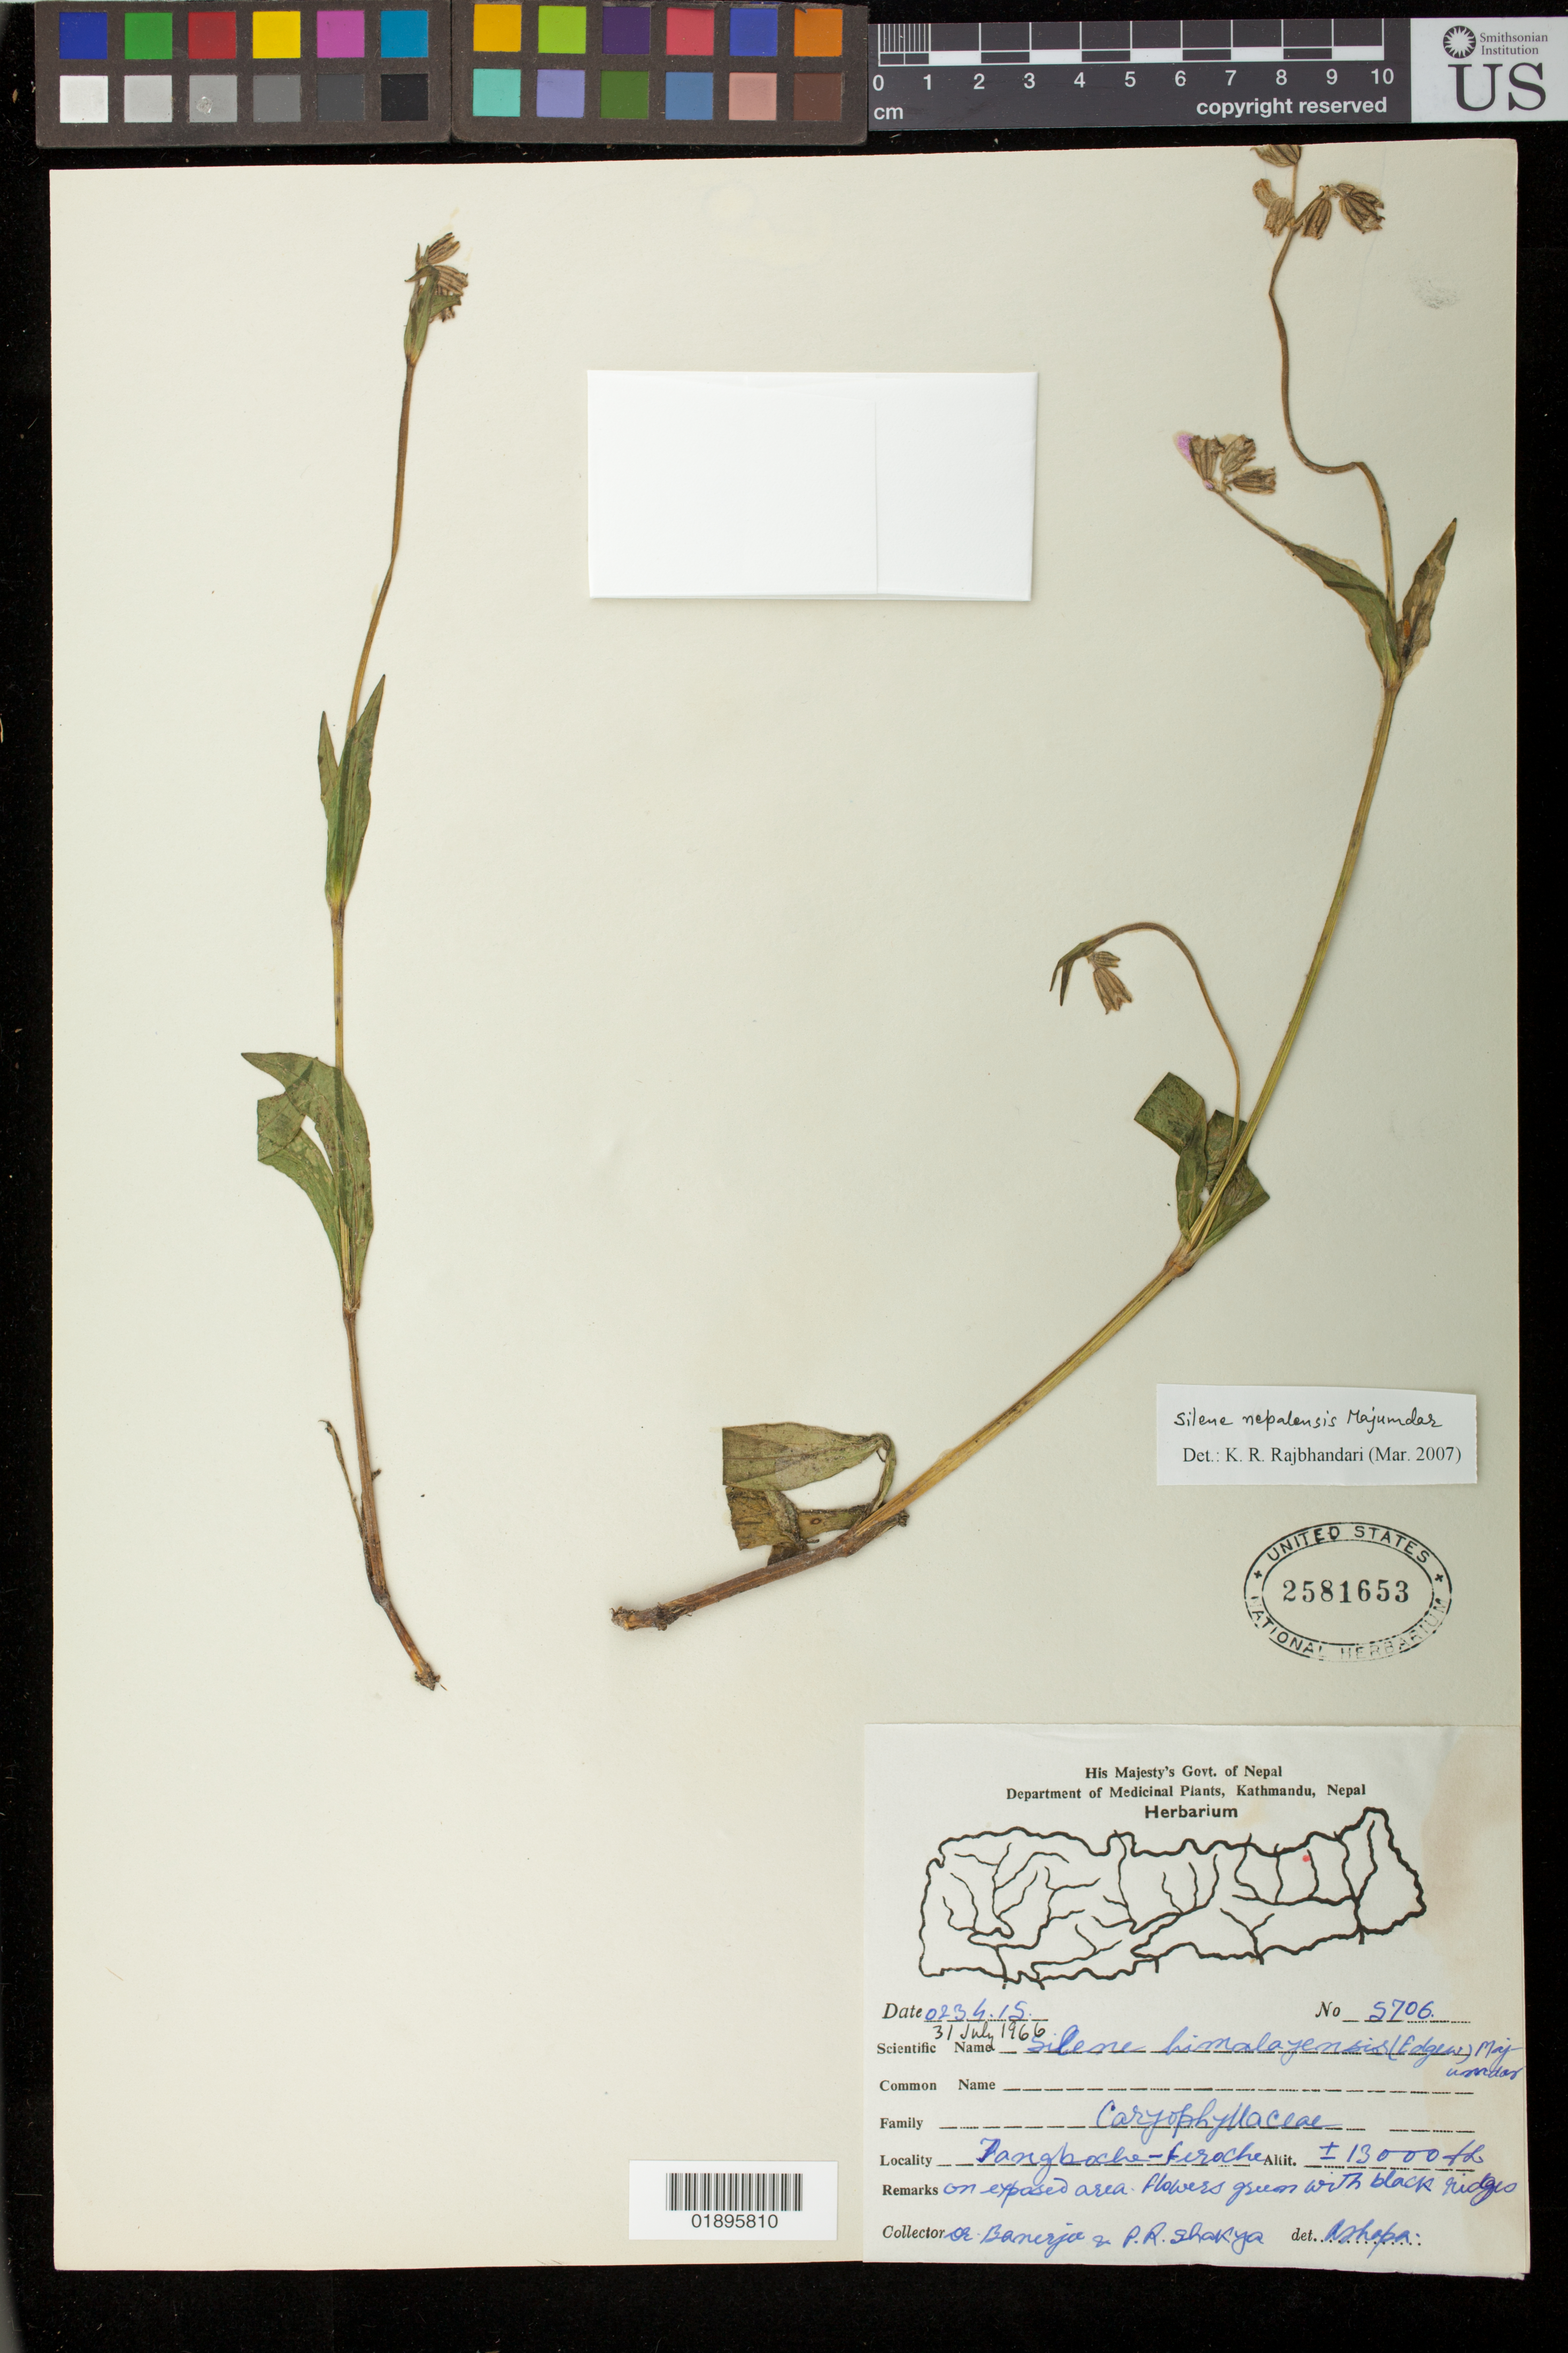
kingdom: Plantae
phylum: Tracheophyta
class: Magnoliopsida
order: Caryophyllales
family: Caryophyllaceae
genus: Silene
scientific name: Silene nepalensis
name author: R.B. Majumder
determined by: Rajbhandari, K. R.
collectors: -. Banerjee & P. Shakya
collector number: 5706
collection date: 1966-07-31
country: Nepal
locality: Tangboche - Feroche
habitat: Exposed area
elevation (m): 3962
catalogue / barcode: US 2581653